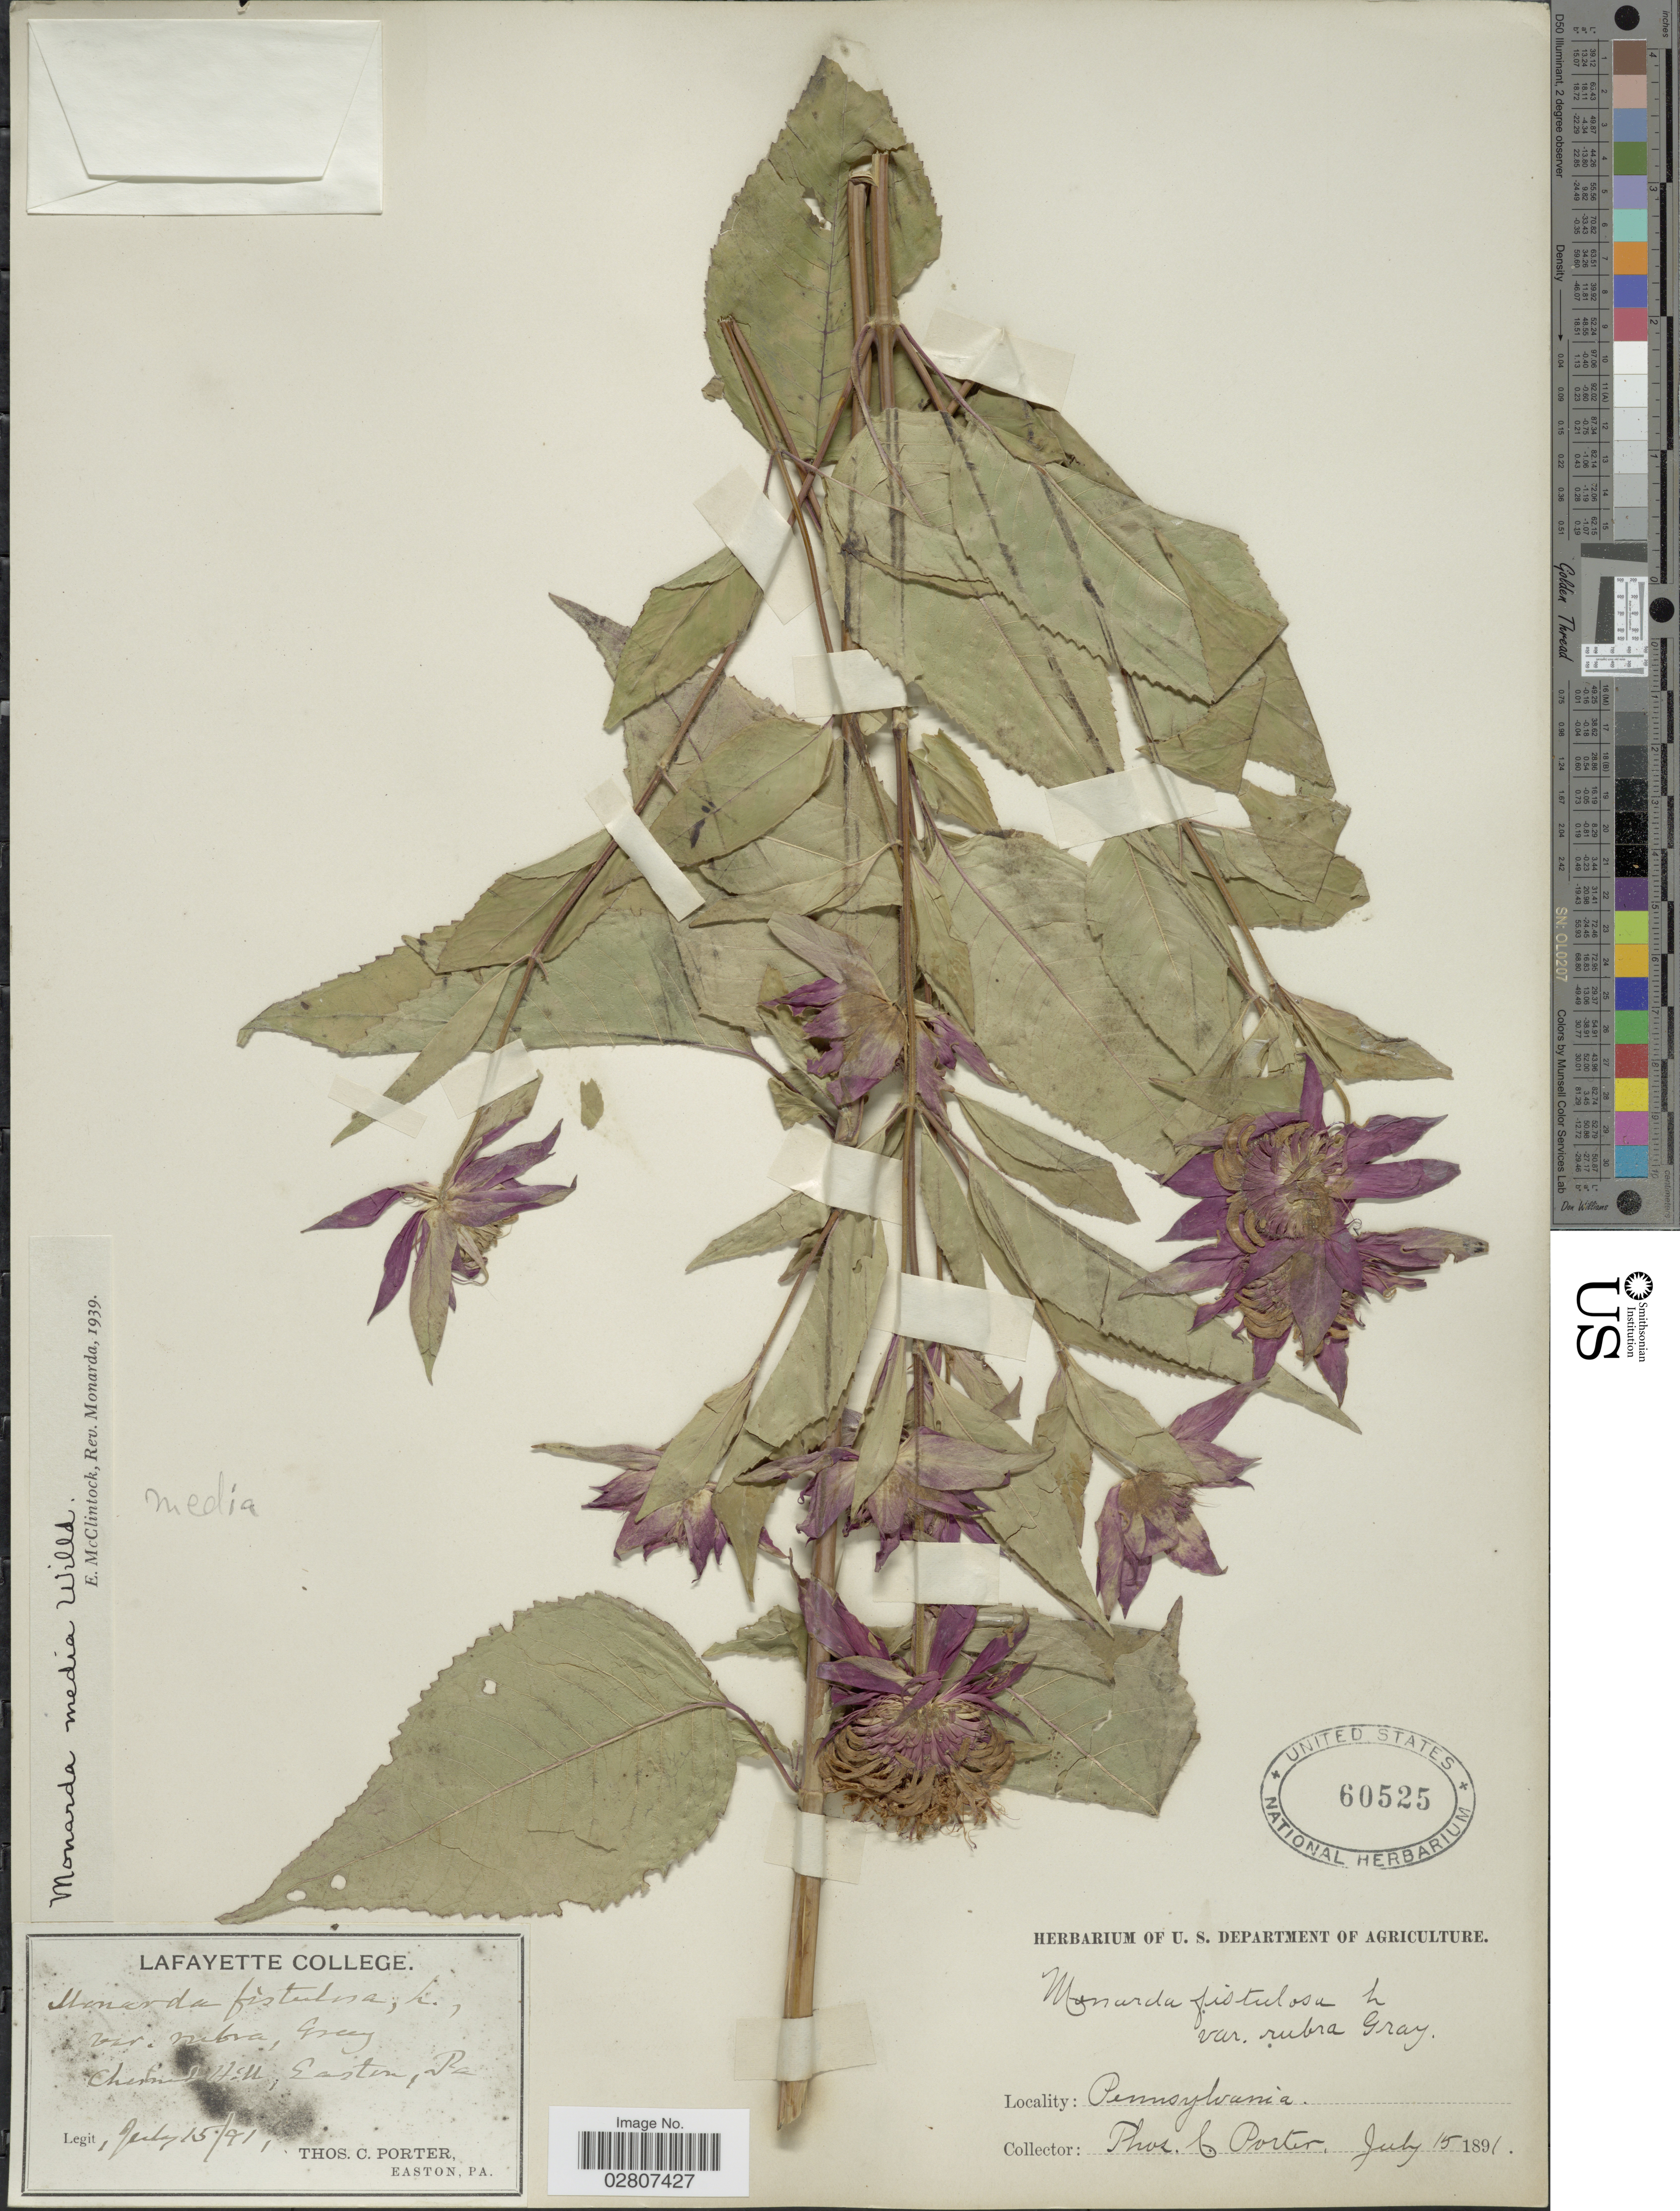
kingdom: Plantae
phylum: Tracheophyta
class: Magnoliopsida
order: Lamiales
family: Lamiaceae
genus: Monarda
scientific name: Monarda media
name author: Willd.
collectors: T. Porter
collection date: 1891-07-15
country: United States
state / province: Pennsylvania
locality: Chestnut Hill, Easton, Pa.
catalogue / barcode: US 60525